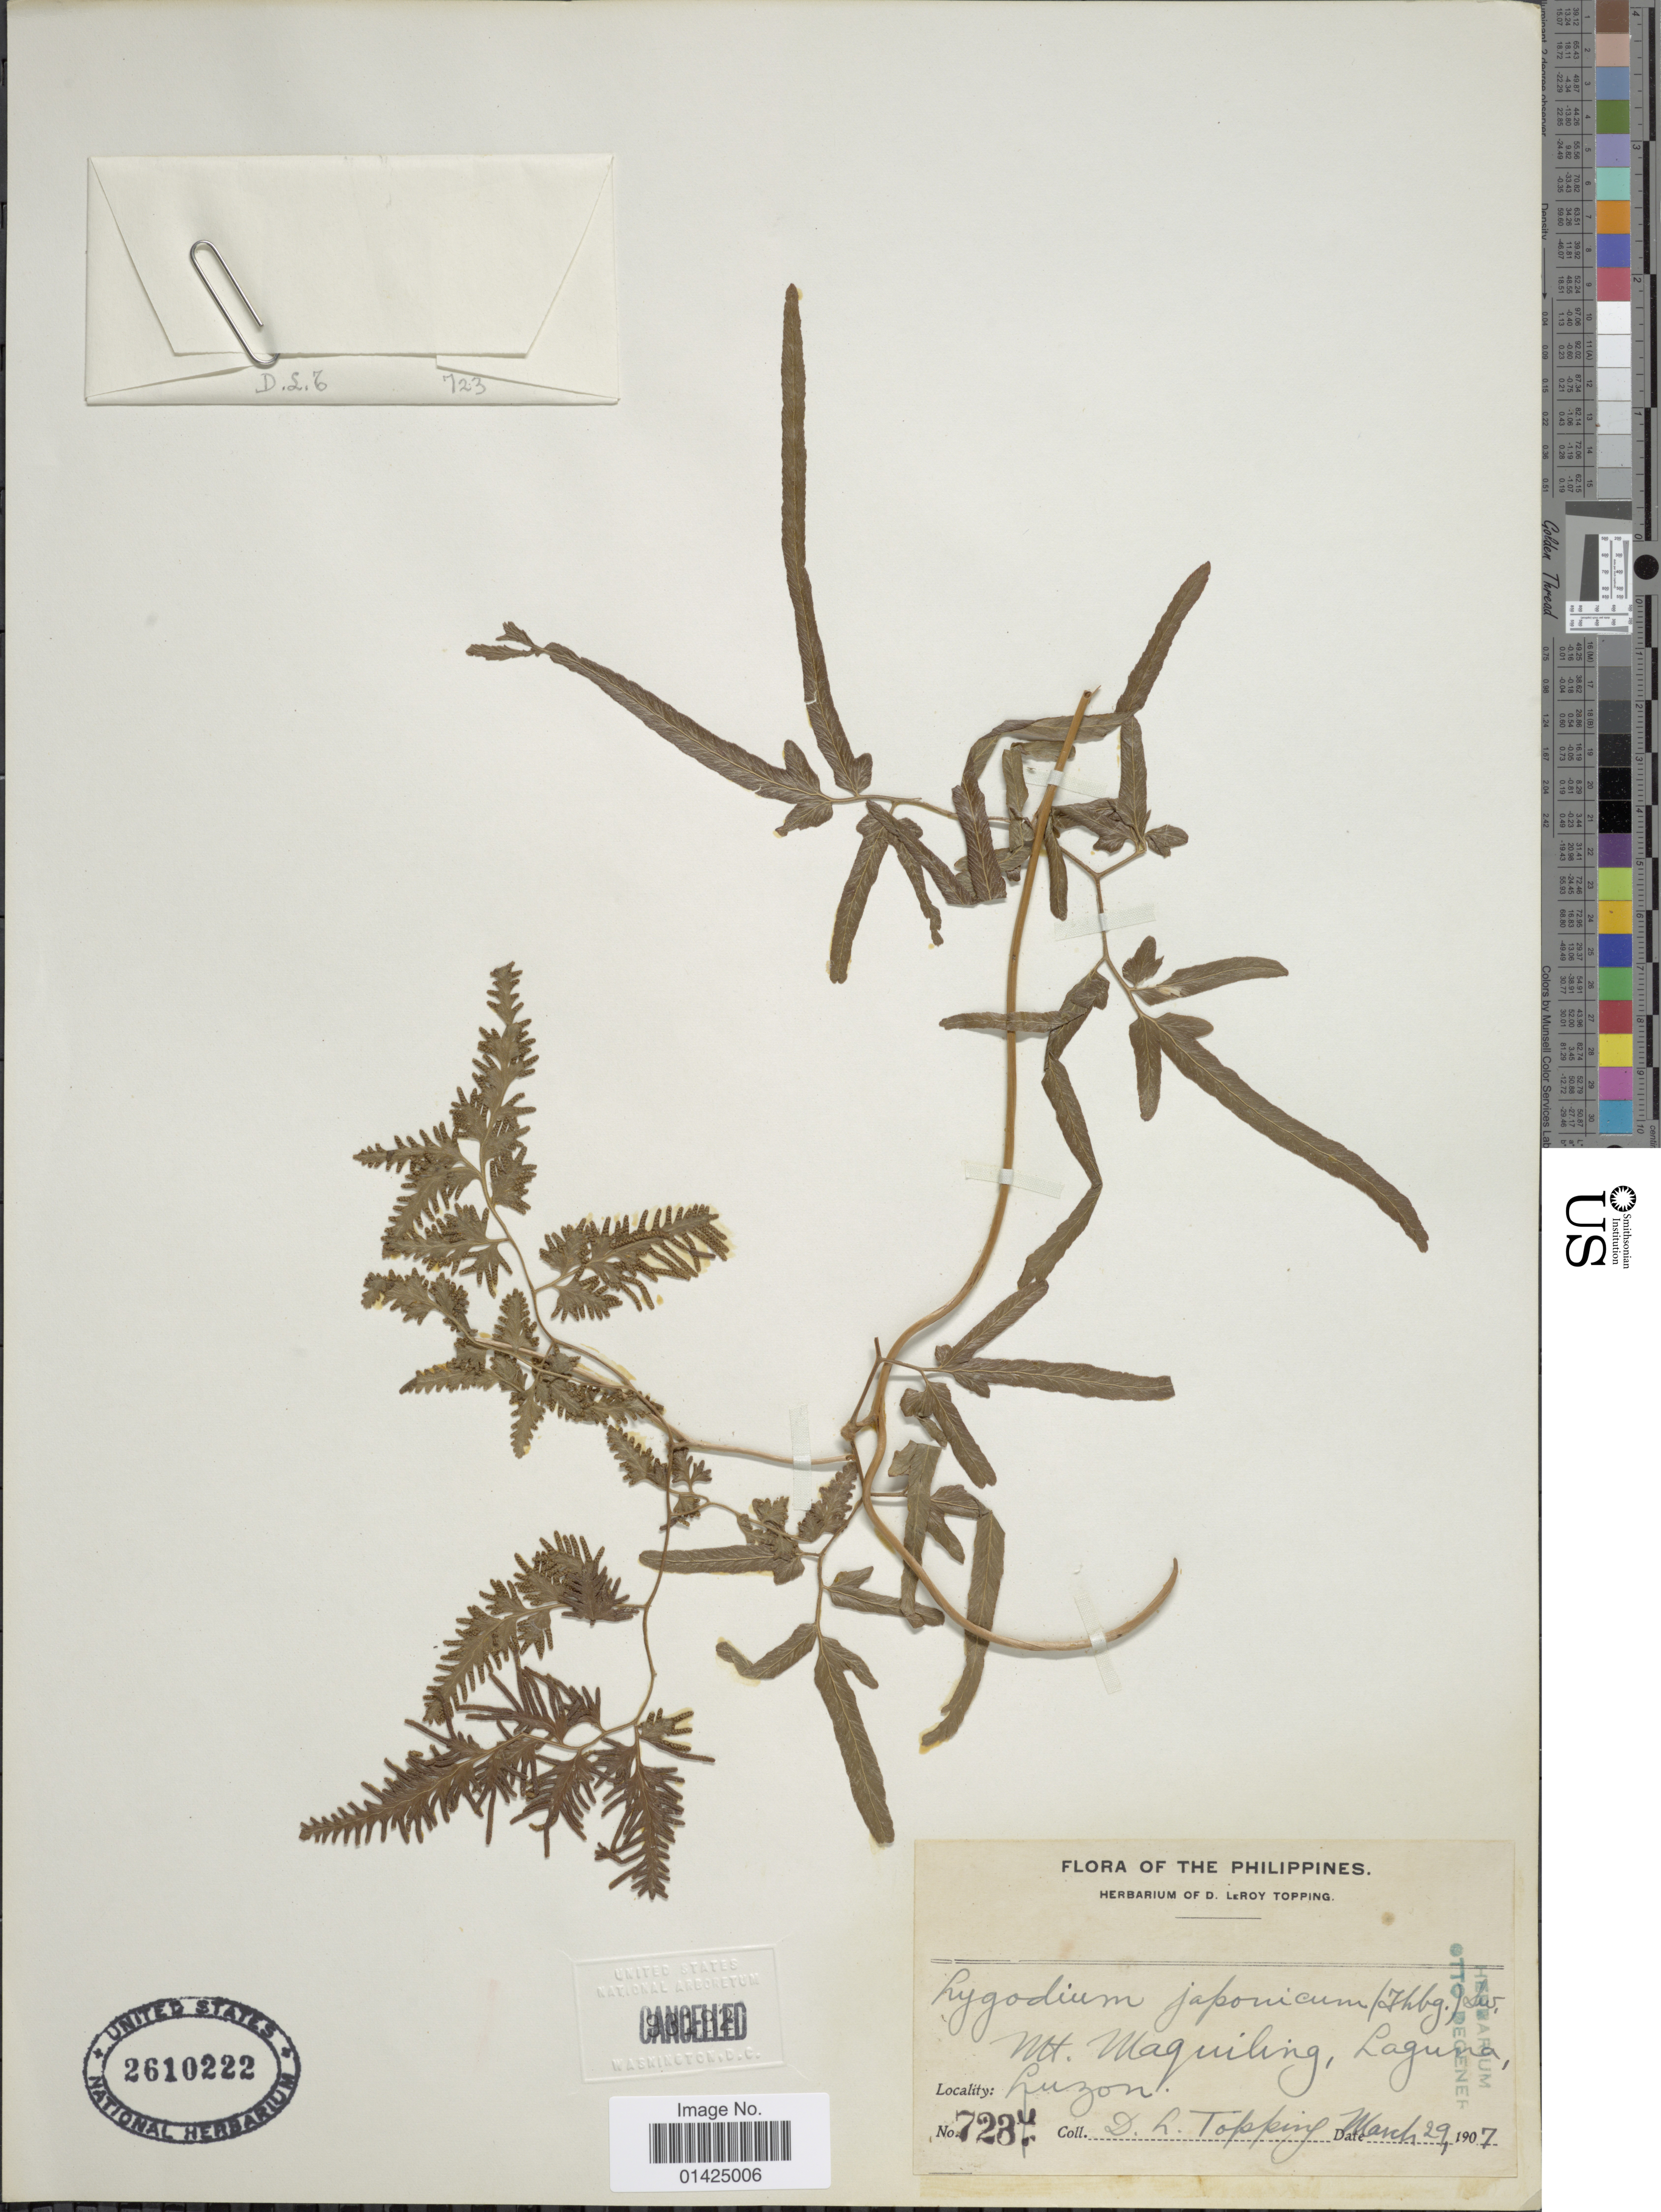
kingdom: Plantae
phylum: Tracheophyta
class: Polypodiopsida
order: Schizaeales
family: Lygodiaceae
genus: Lygodium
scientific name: Lygodium japonicum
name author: (Thunb.) Sw.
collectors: D. L. Topping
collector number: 723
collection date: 1907-03-29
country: Philippines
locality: Mt. Maguiling, Laguna, Luzon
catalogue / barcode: US 2610222